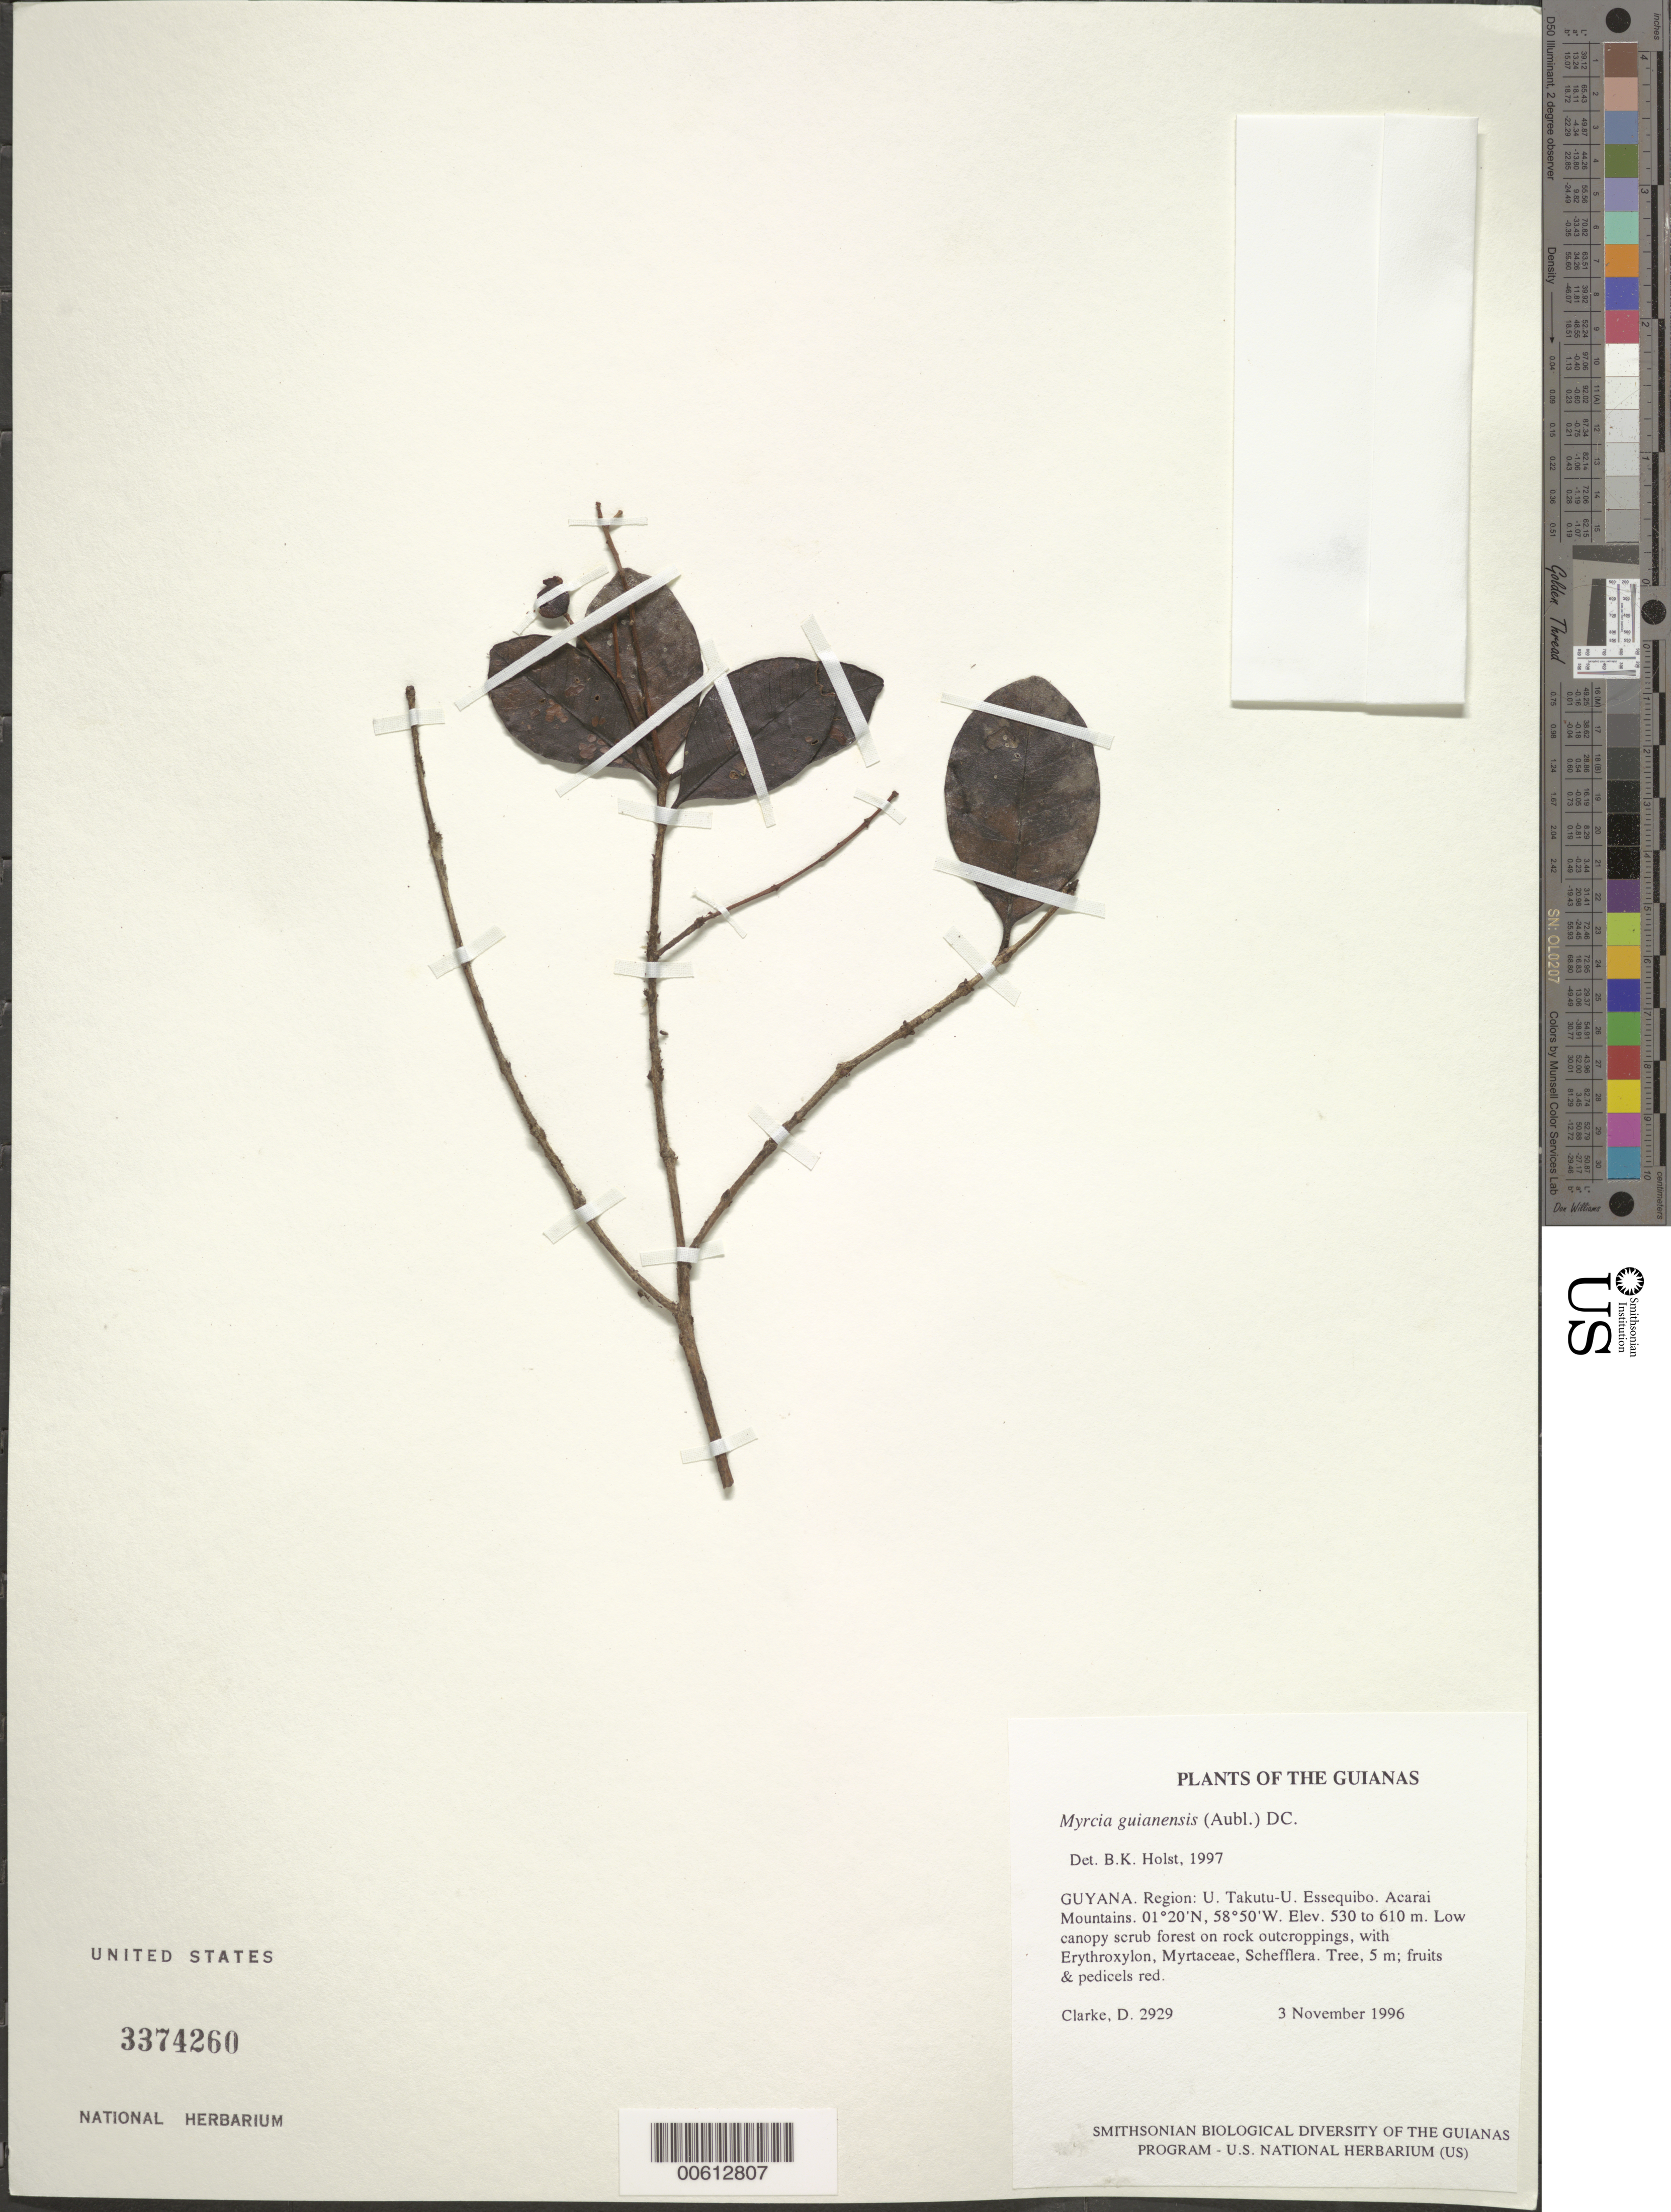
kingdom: Plantae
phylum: Tracheophyta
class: Magnoliopsida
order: Myrtales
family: Myrtaceae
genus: Myrcia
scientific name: Myrcia guianensis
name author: (Aubl.) DC.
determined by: Holst, Bruce K.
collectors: H. D. Clarke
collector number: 2929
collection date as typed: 3 November 1996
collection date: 1996-11-03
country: Guyana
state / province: U. Takutu-U. Essequibo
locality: Acarai Mountains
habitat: Low canopy scrub forest on rock outcroppings, with Erythroxylum, Myrtaceae, Schefflera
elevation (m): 530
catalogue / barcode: US 3374260